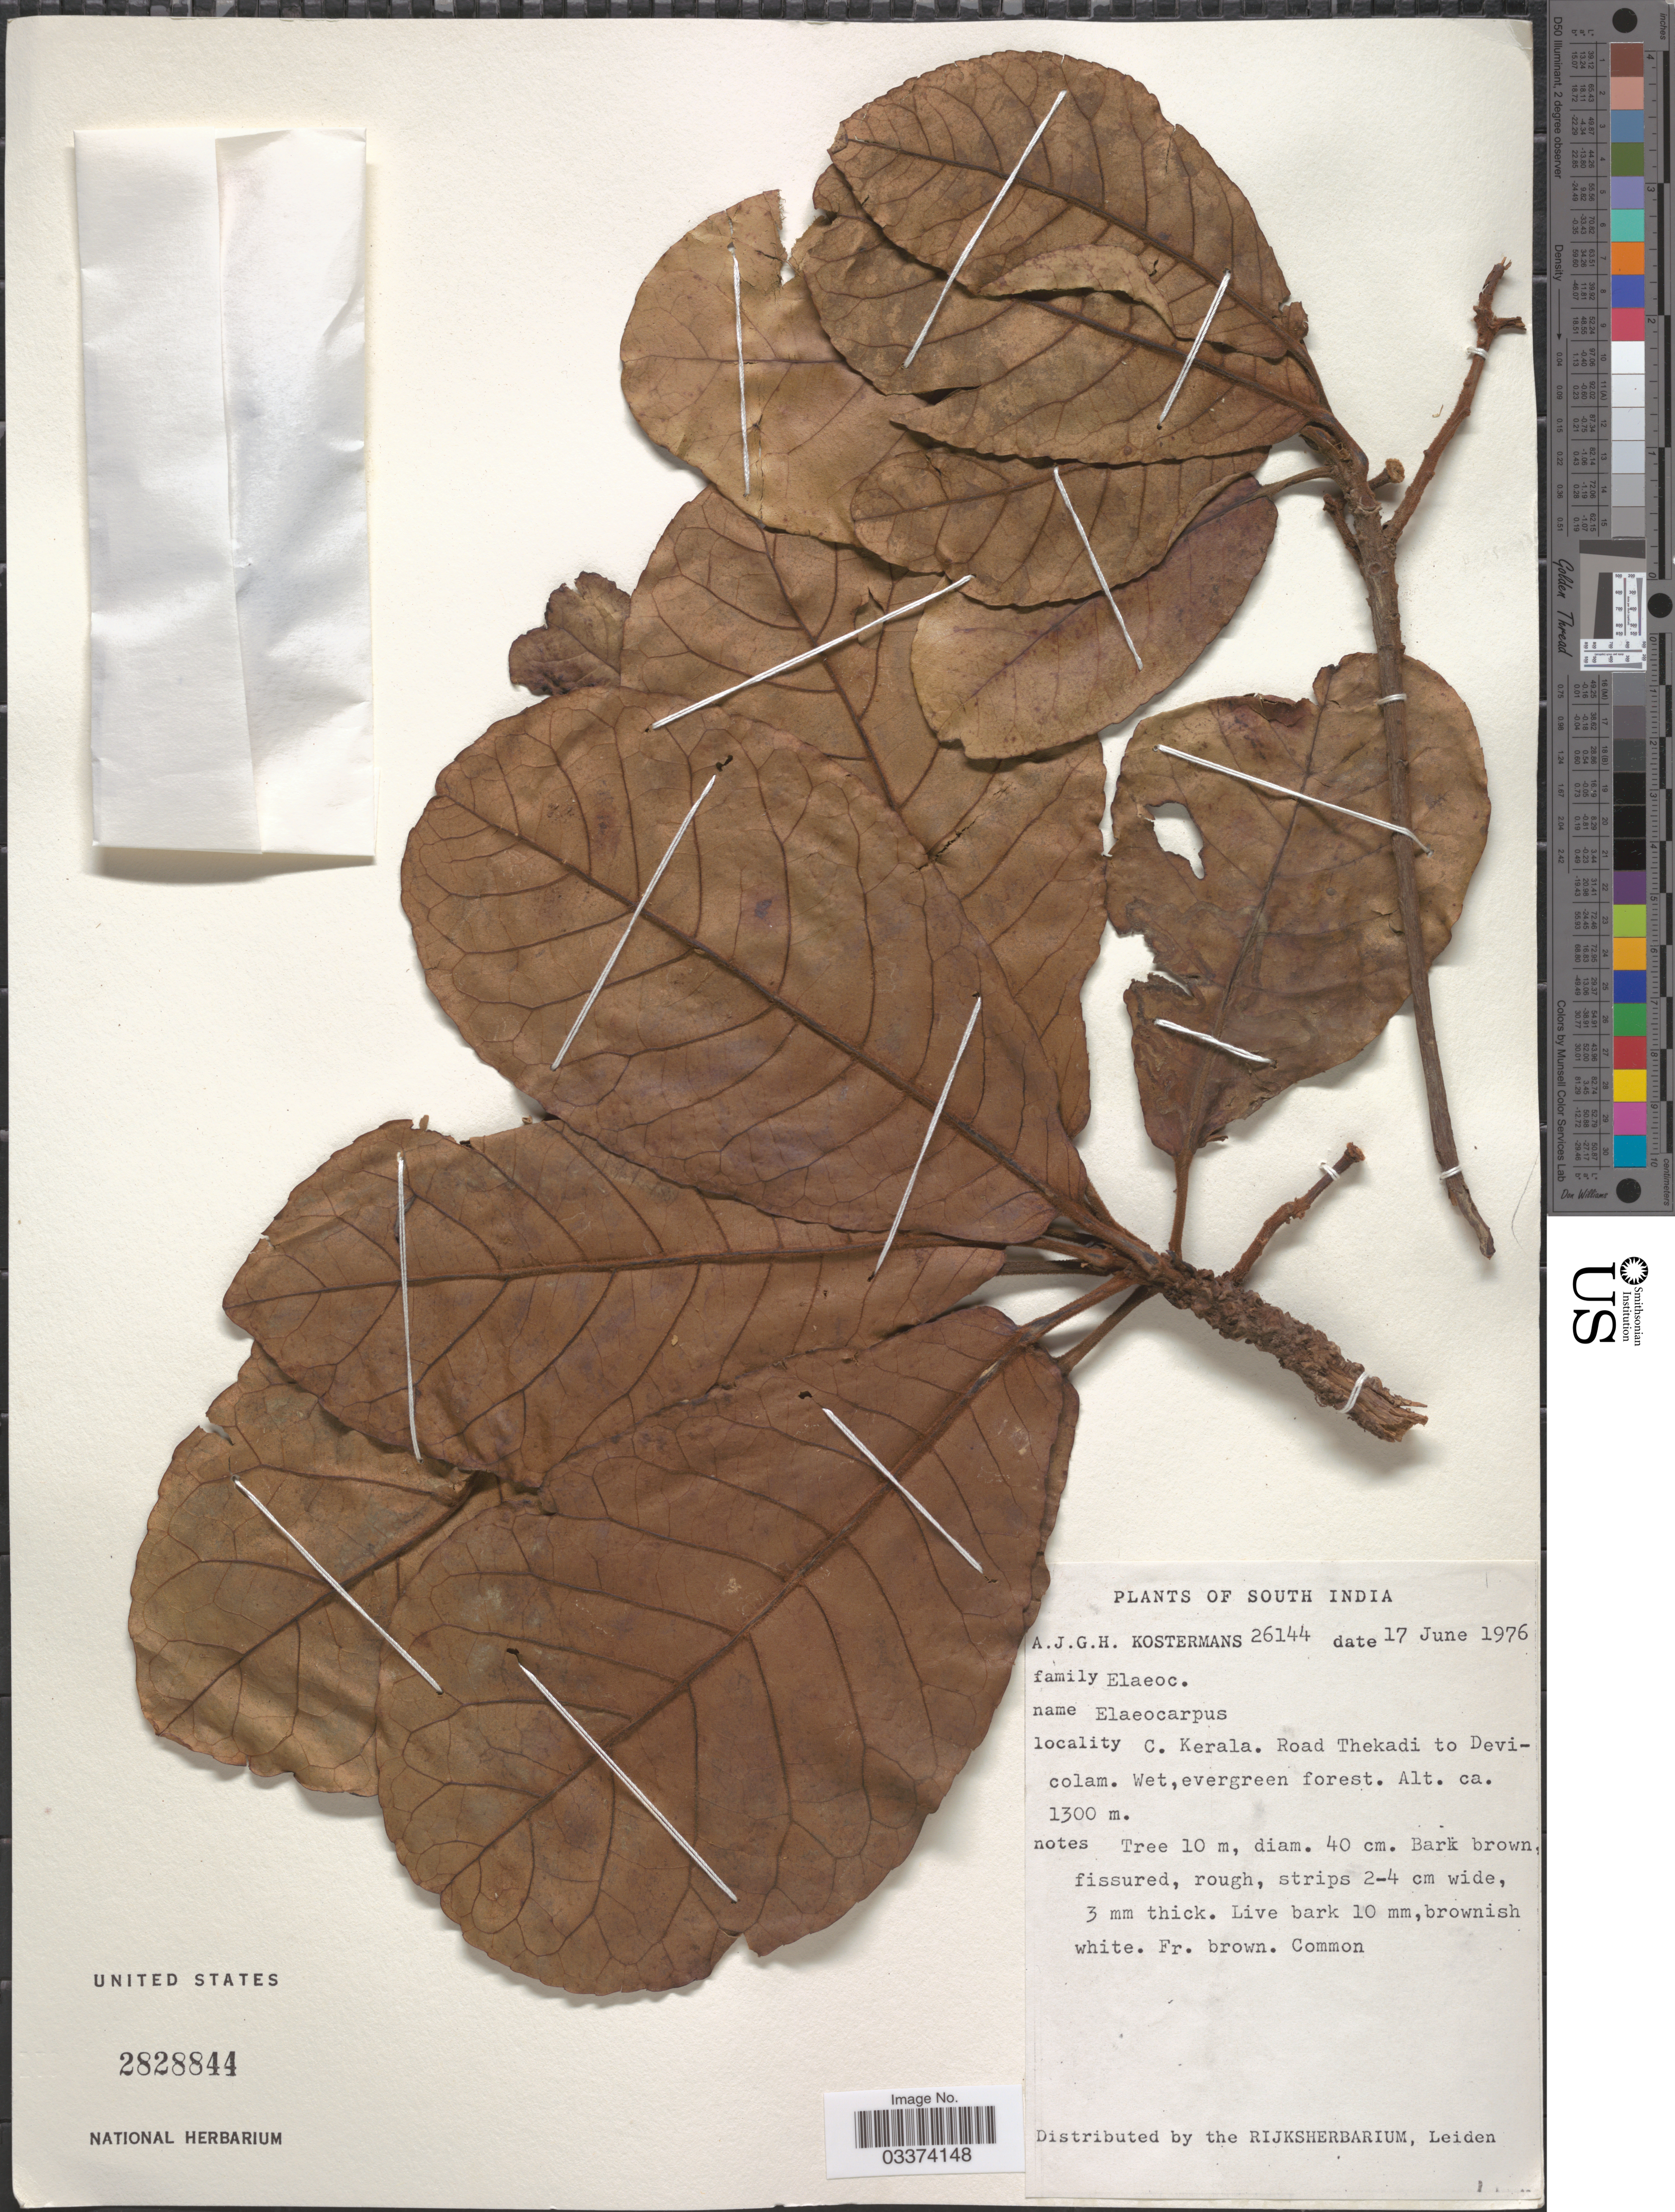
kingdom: Plantae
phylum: Tracheophyta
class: Magnoliopsida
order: Oxalidales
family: Elaeocarpaceae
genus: Elaeocarpus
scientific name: Elaeocarpus sp.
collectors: A. J. G. Kostermans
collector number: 26144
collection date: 1976-06-17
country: India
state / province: Kerala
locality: South India. S. Kerala. Road Thekadi to Devicolam.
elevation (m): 1300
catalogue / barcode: US 2828844